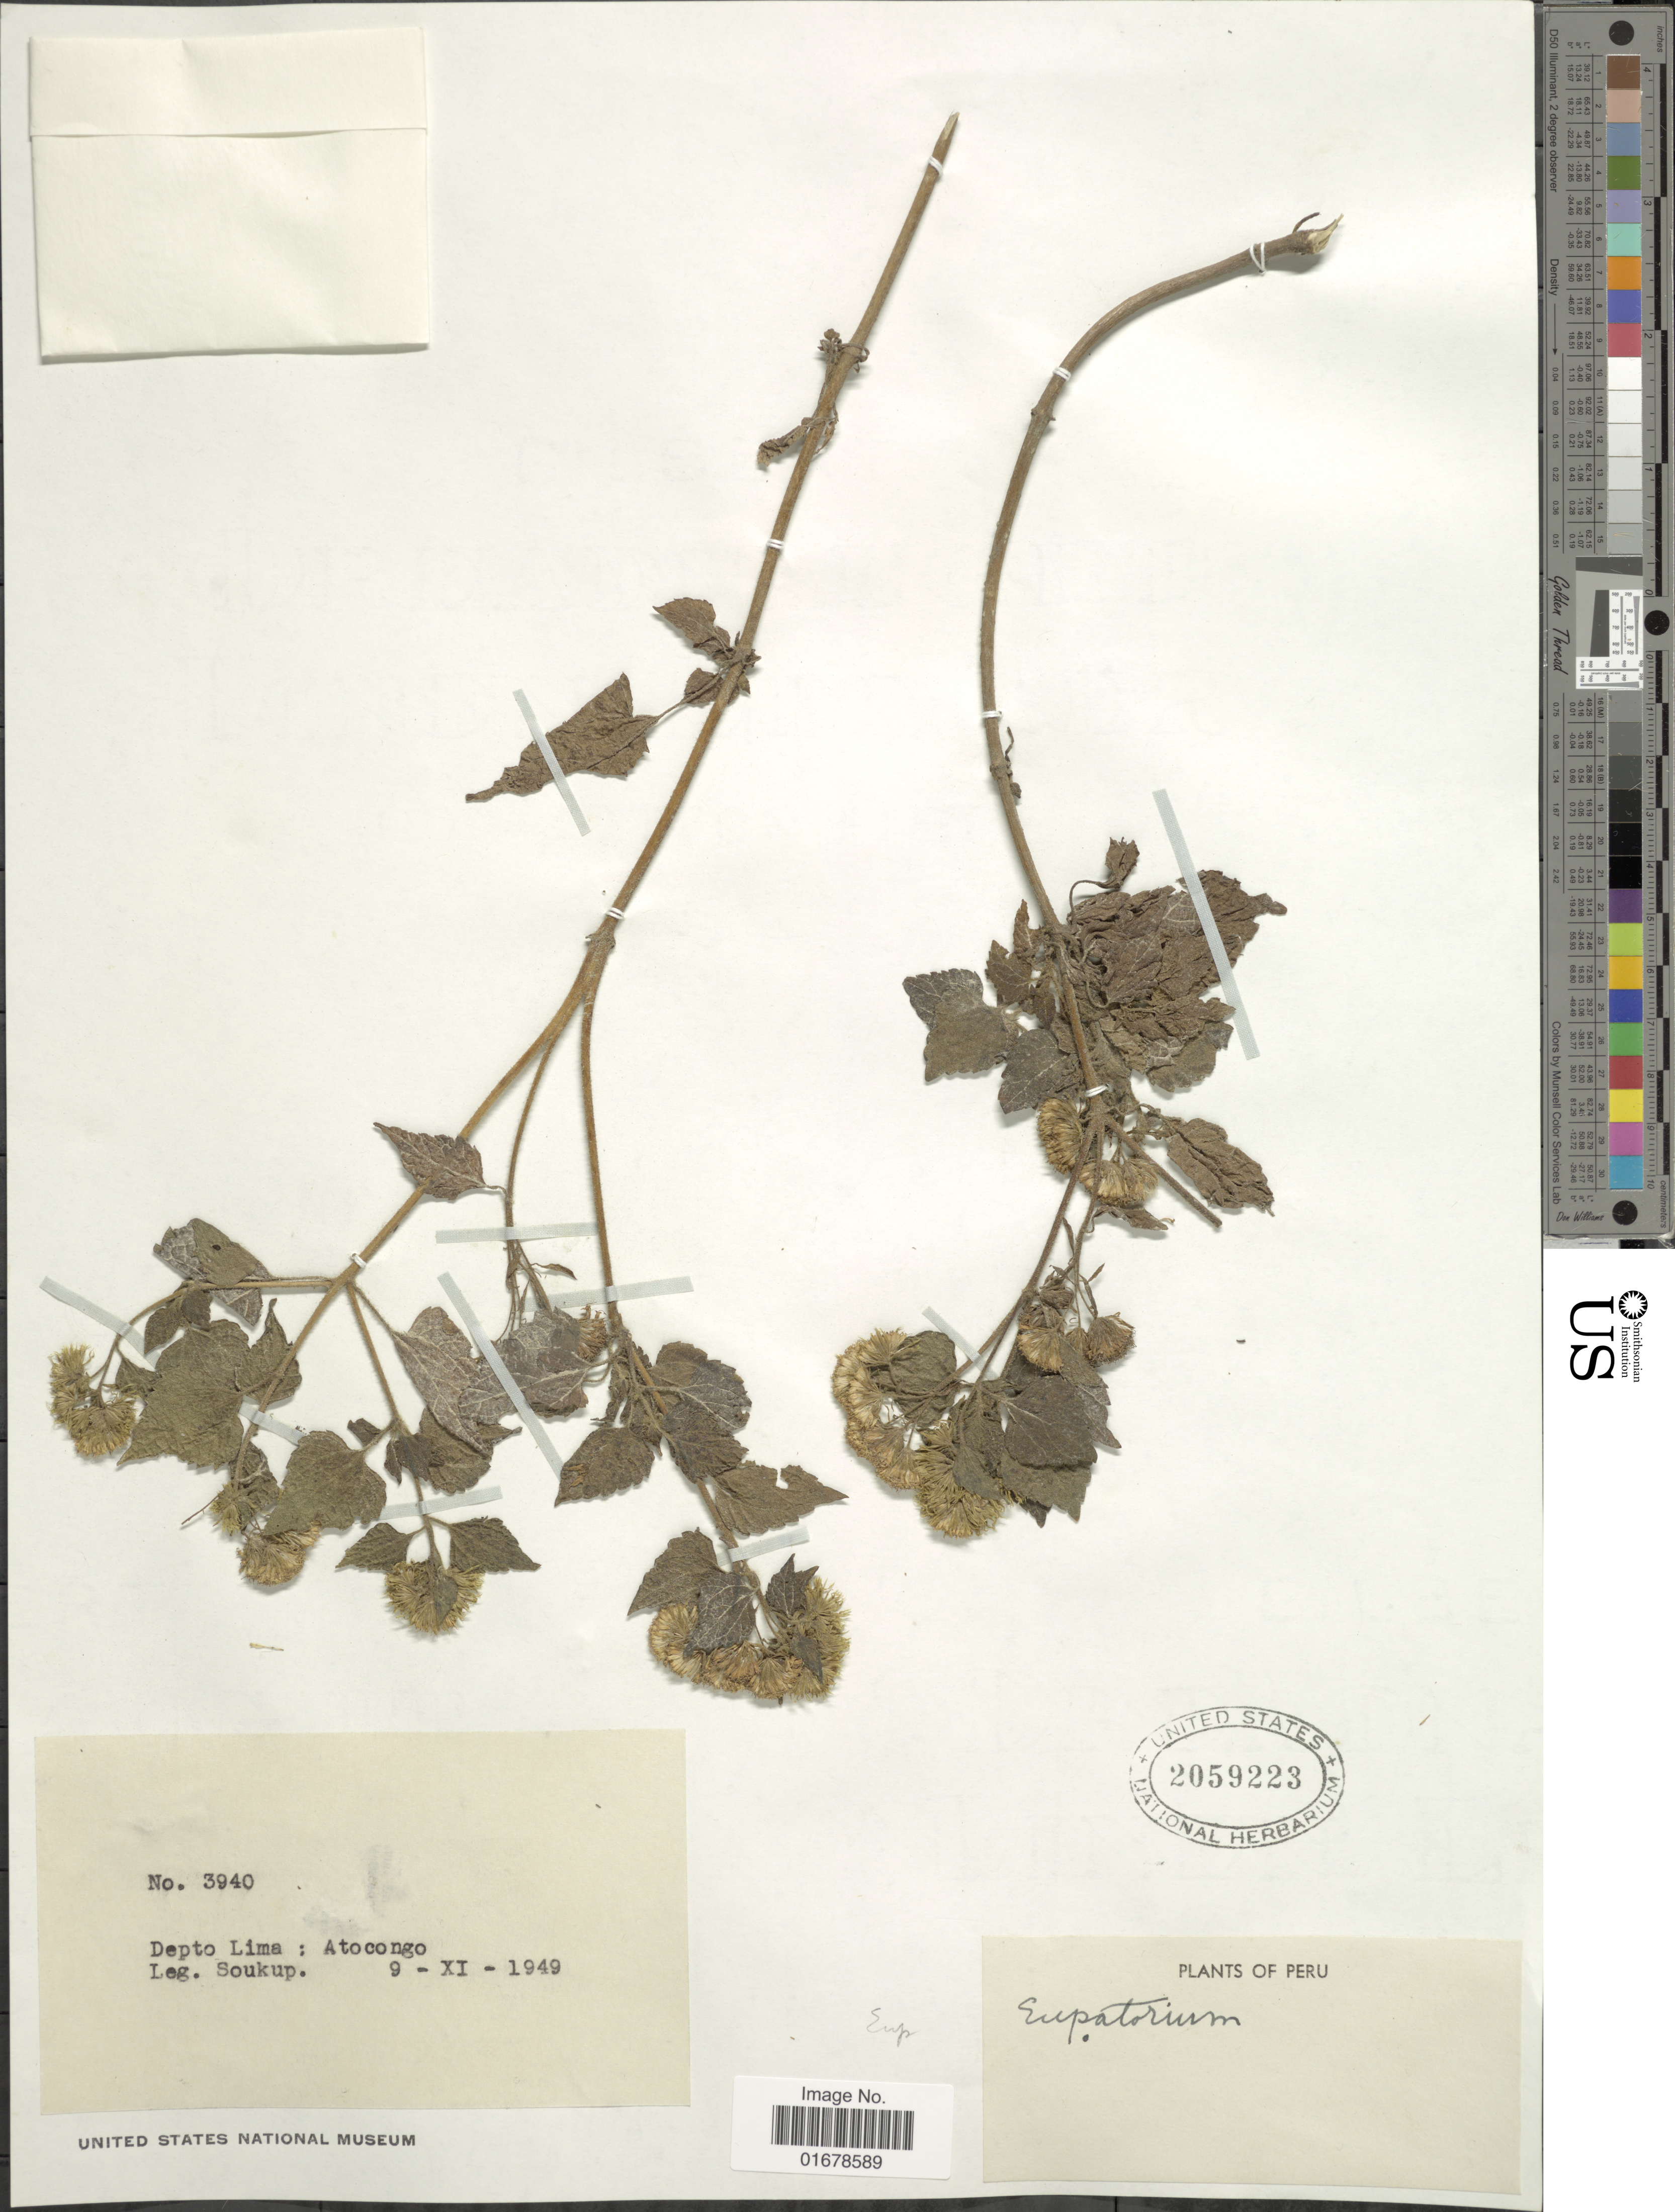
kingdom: Plantae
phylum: Tracheophyta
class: Magnoliopsida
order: Asterales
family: Asteraceae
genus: Ageratina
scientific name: Ageratina vallincola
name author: (DC.) R.M. King & H. Rob.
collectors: -- Soukup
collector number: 3940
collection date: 1949-11-09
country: Peru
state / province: Lima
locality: Depto. Lima: Atocongo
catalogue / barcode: US 2059223